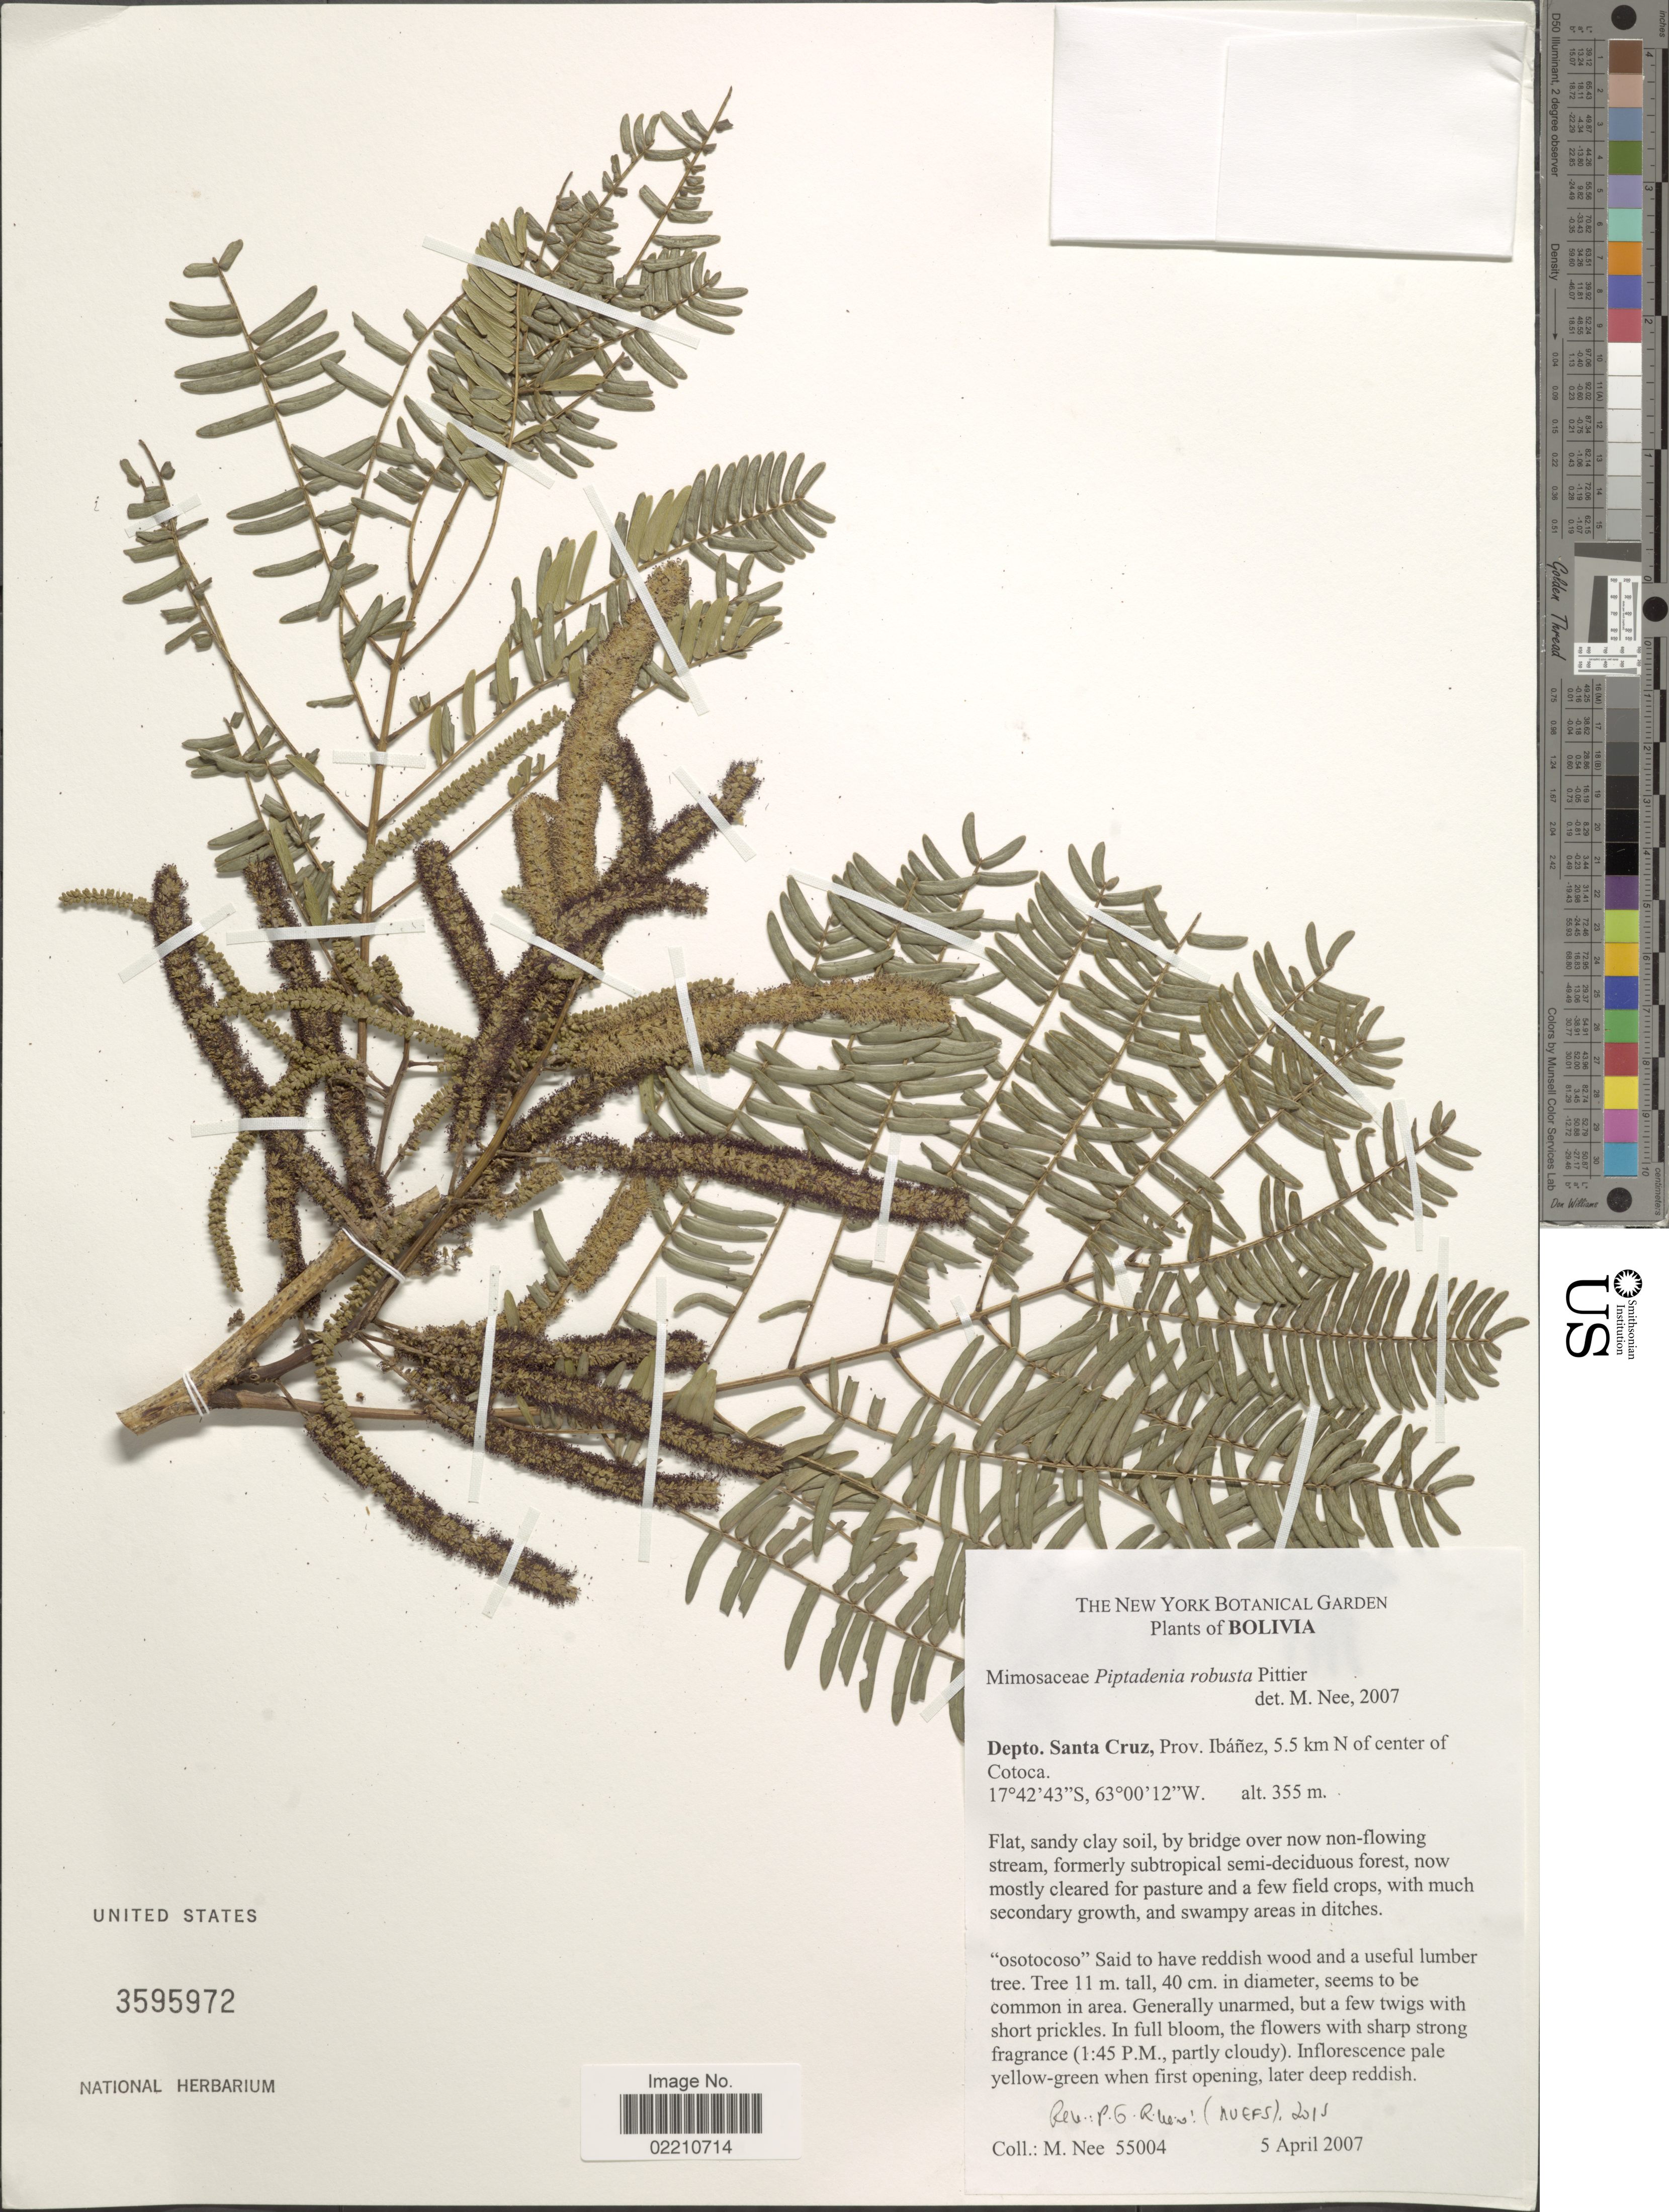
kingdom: Plantae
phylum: Tracheophyta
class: Magnoliopsida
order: Fabales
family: Fabaceae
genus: Piptadenia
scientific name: Piptadenia robusta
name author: Pittier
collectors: M. Nee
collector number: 55004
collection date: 2007-04-05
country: Bolivia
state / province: Santa Cruz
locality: Ibañez, 5.5 km N of Center of Cotoca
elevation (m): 355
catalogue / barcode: US 3595972